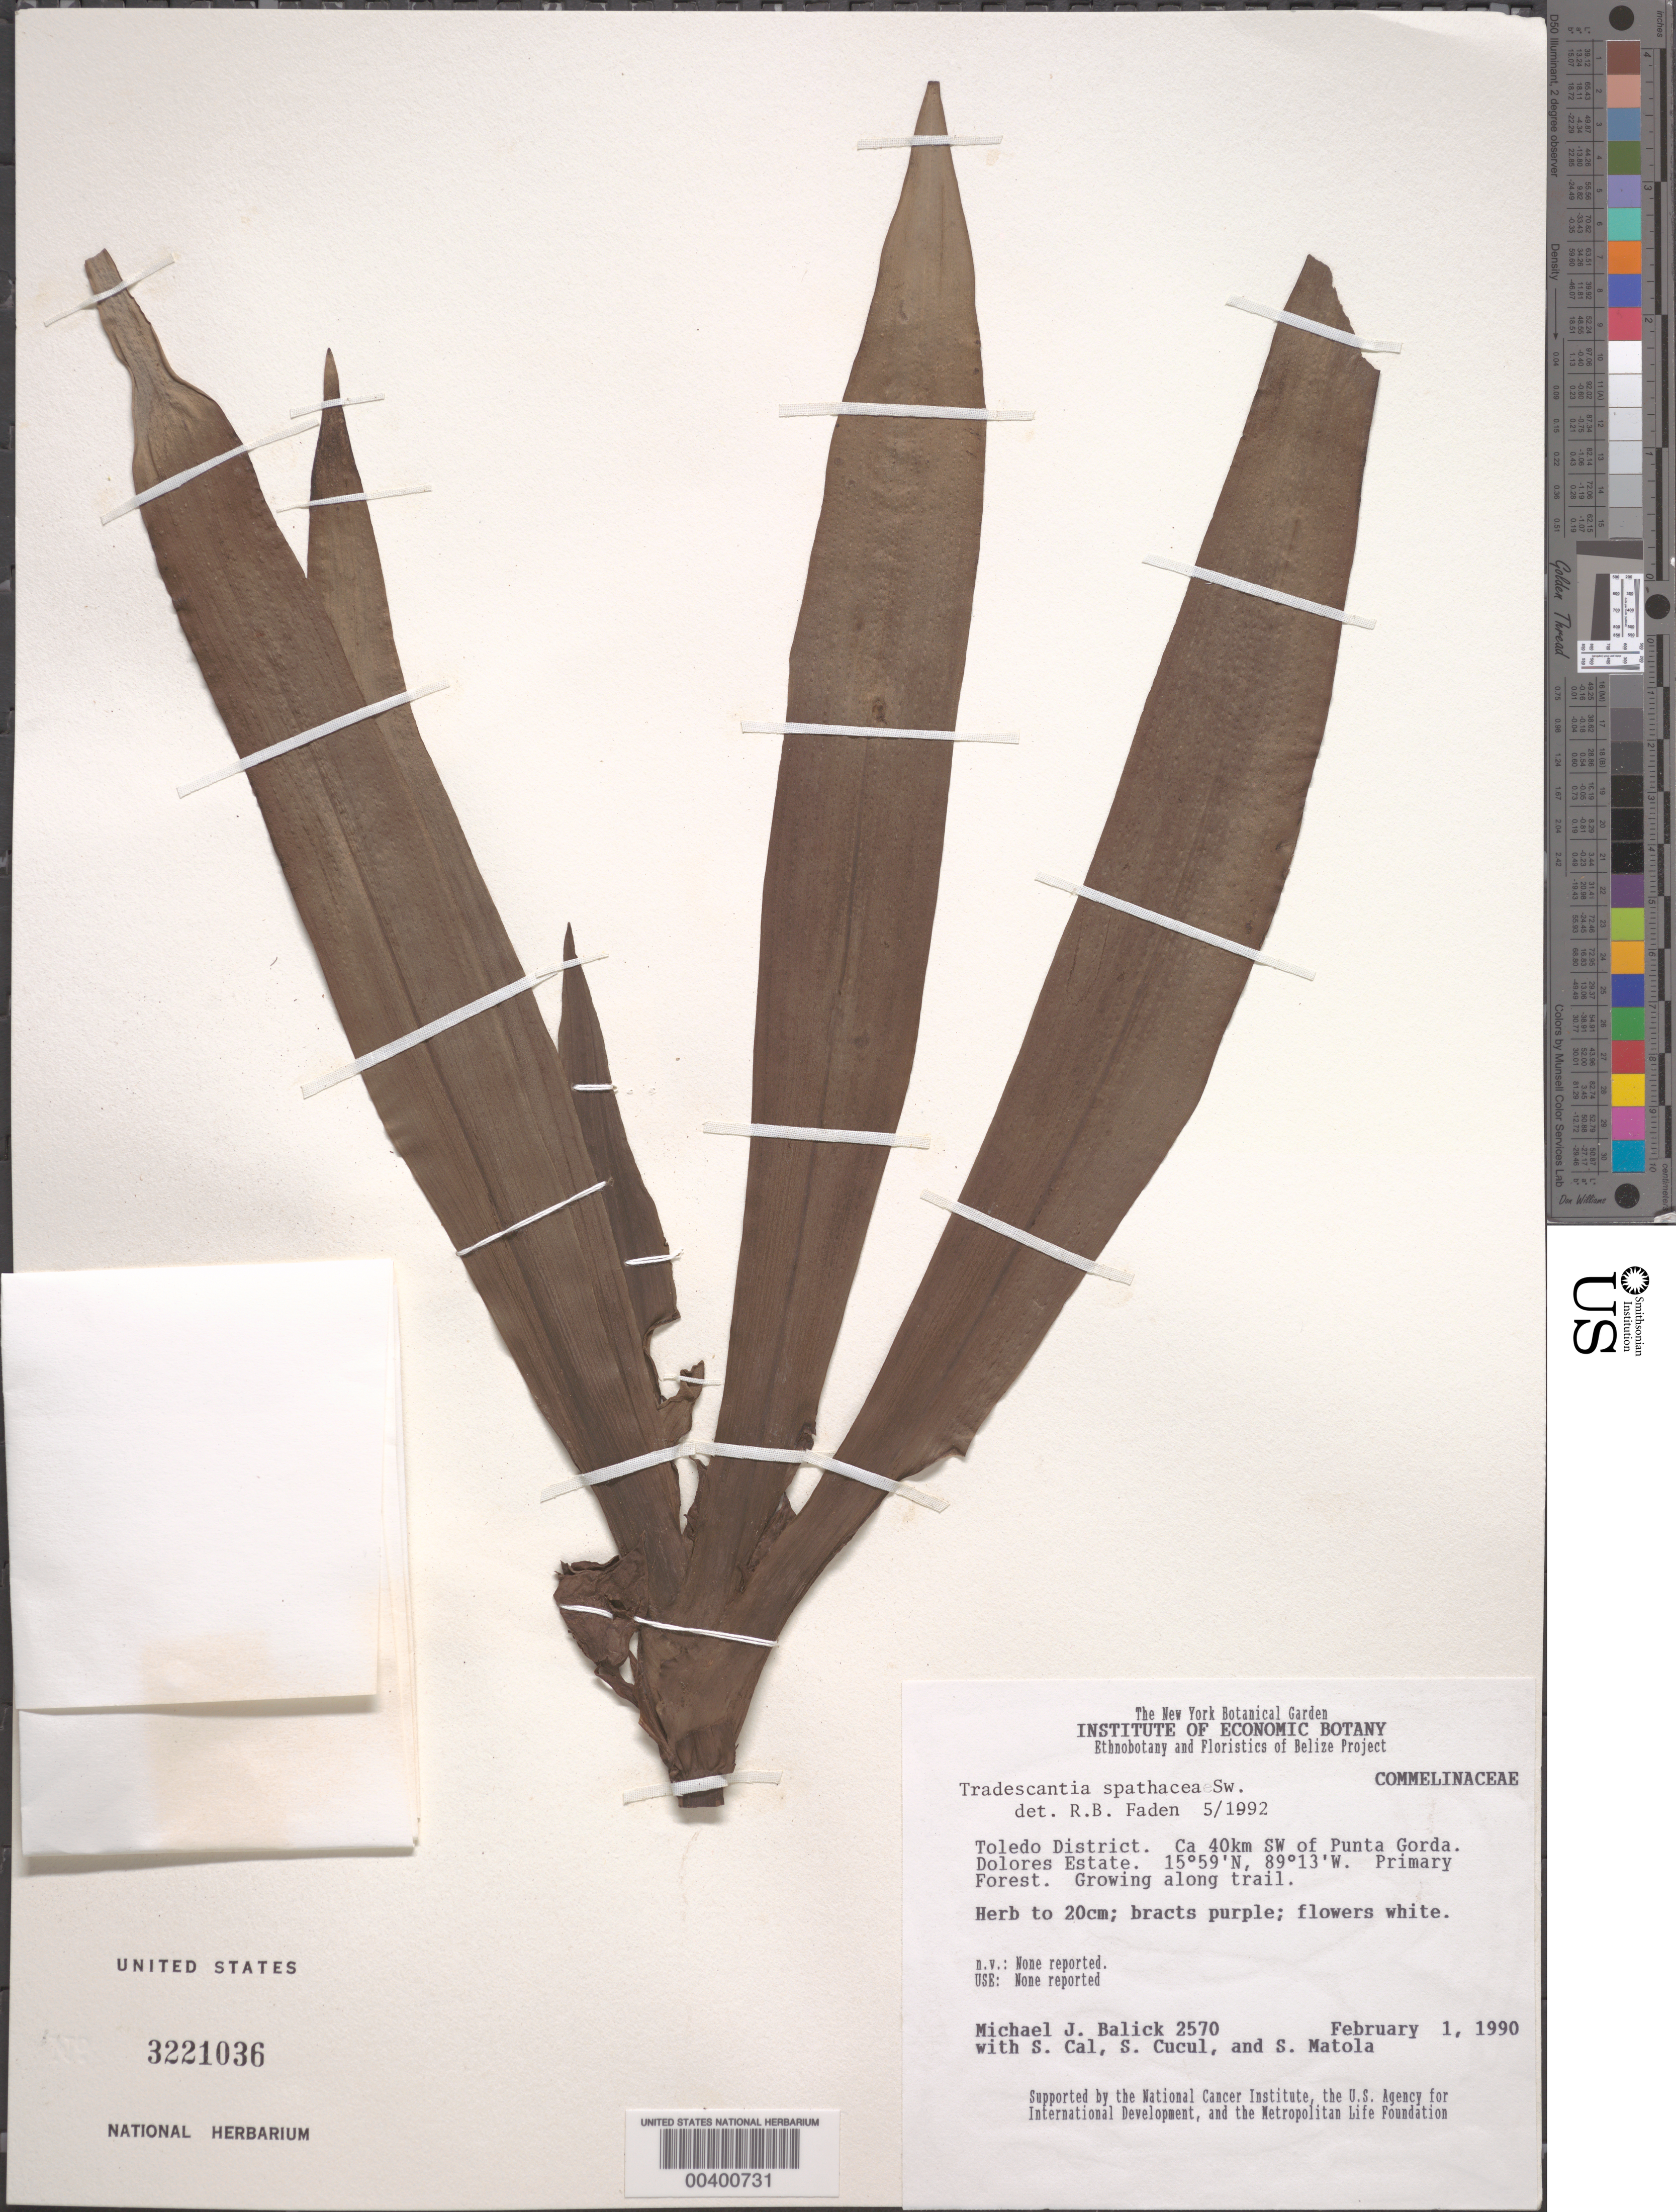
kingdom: Plantae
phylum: Tracheophyta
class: Liliopsida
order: Commelinales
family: Commelinaceae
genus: Tradescantia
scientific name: Tradescantia spathacea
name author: Sw.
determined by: Faden, Robert B., (US), Smithsonian Institution - National Museum of Natural History (UNITED STATES)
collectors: M. J. Balick, S. Cal, S. Cucul & S. Matola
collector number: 2570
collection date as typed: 01 Feb 1990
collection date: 1990-02-01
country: Belize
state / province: Toledo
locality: SW of Punta Gorda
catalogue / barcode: US 3221036